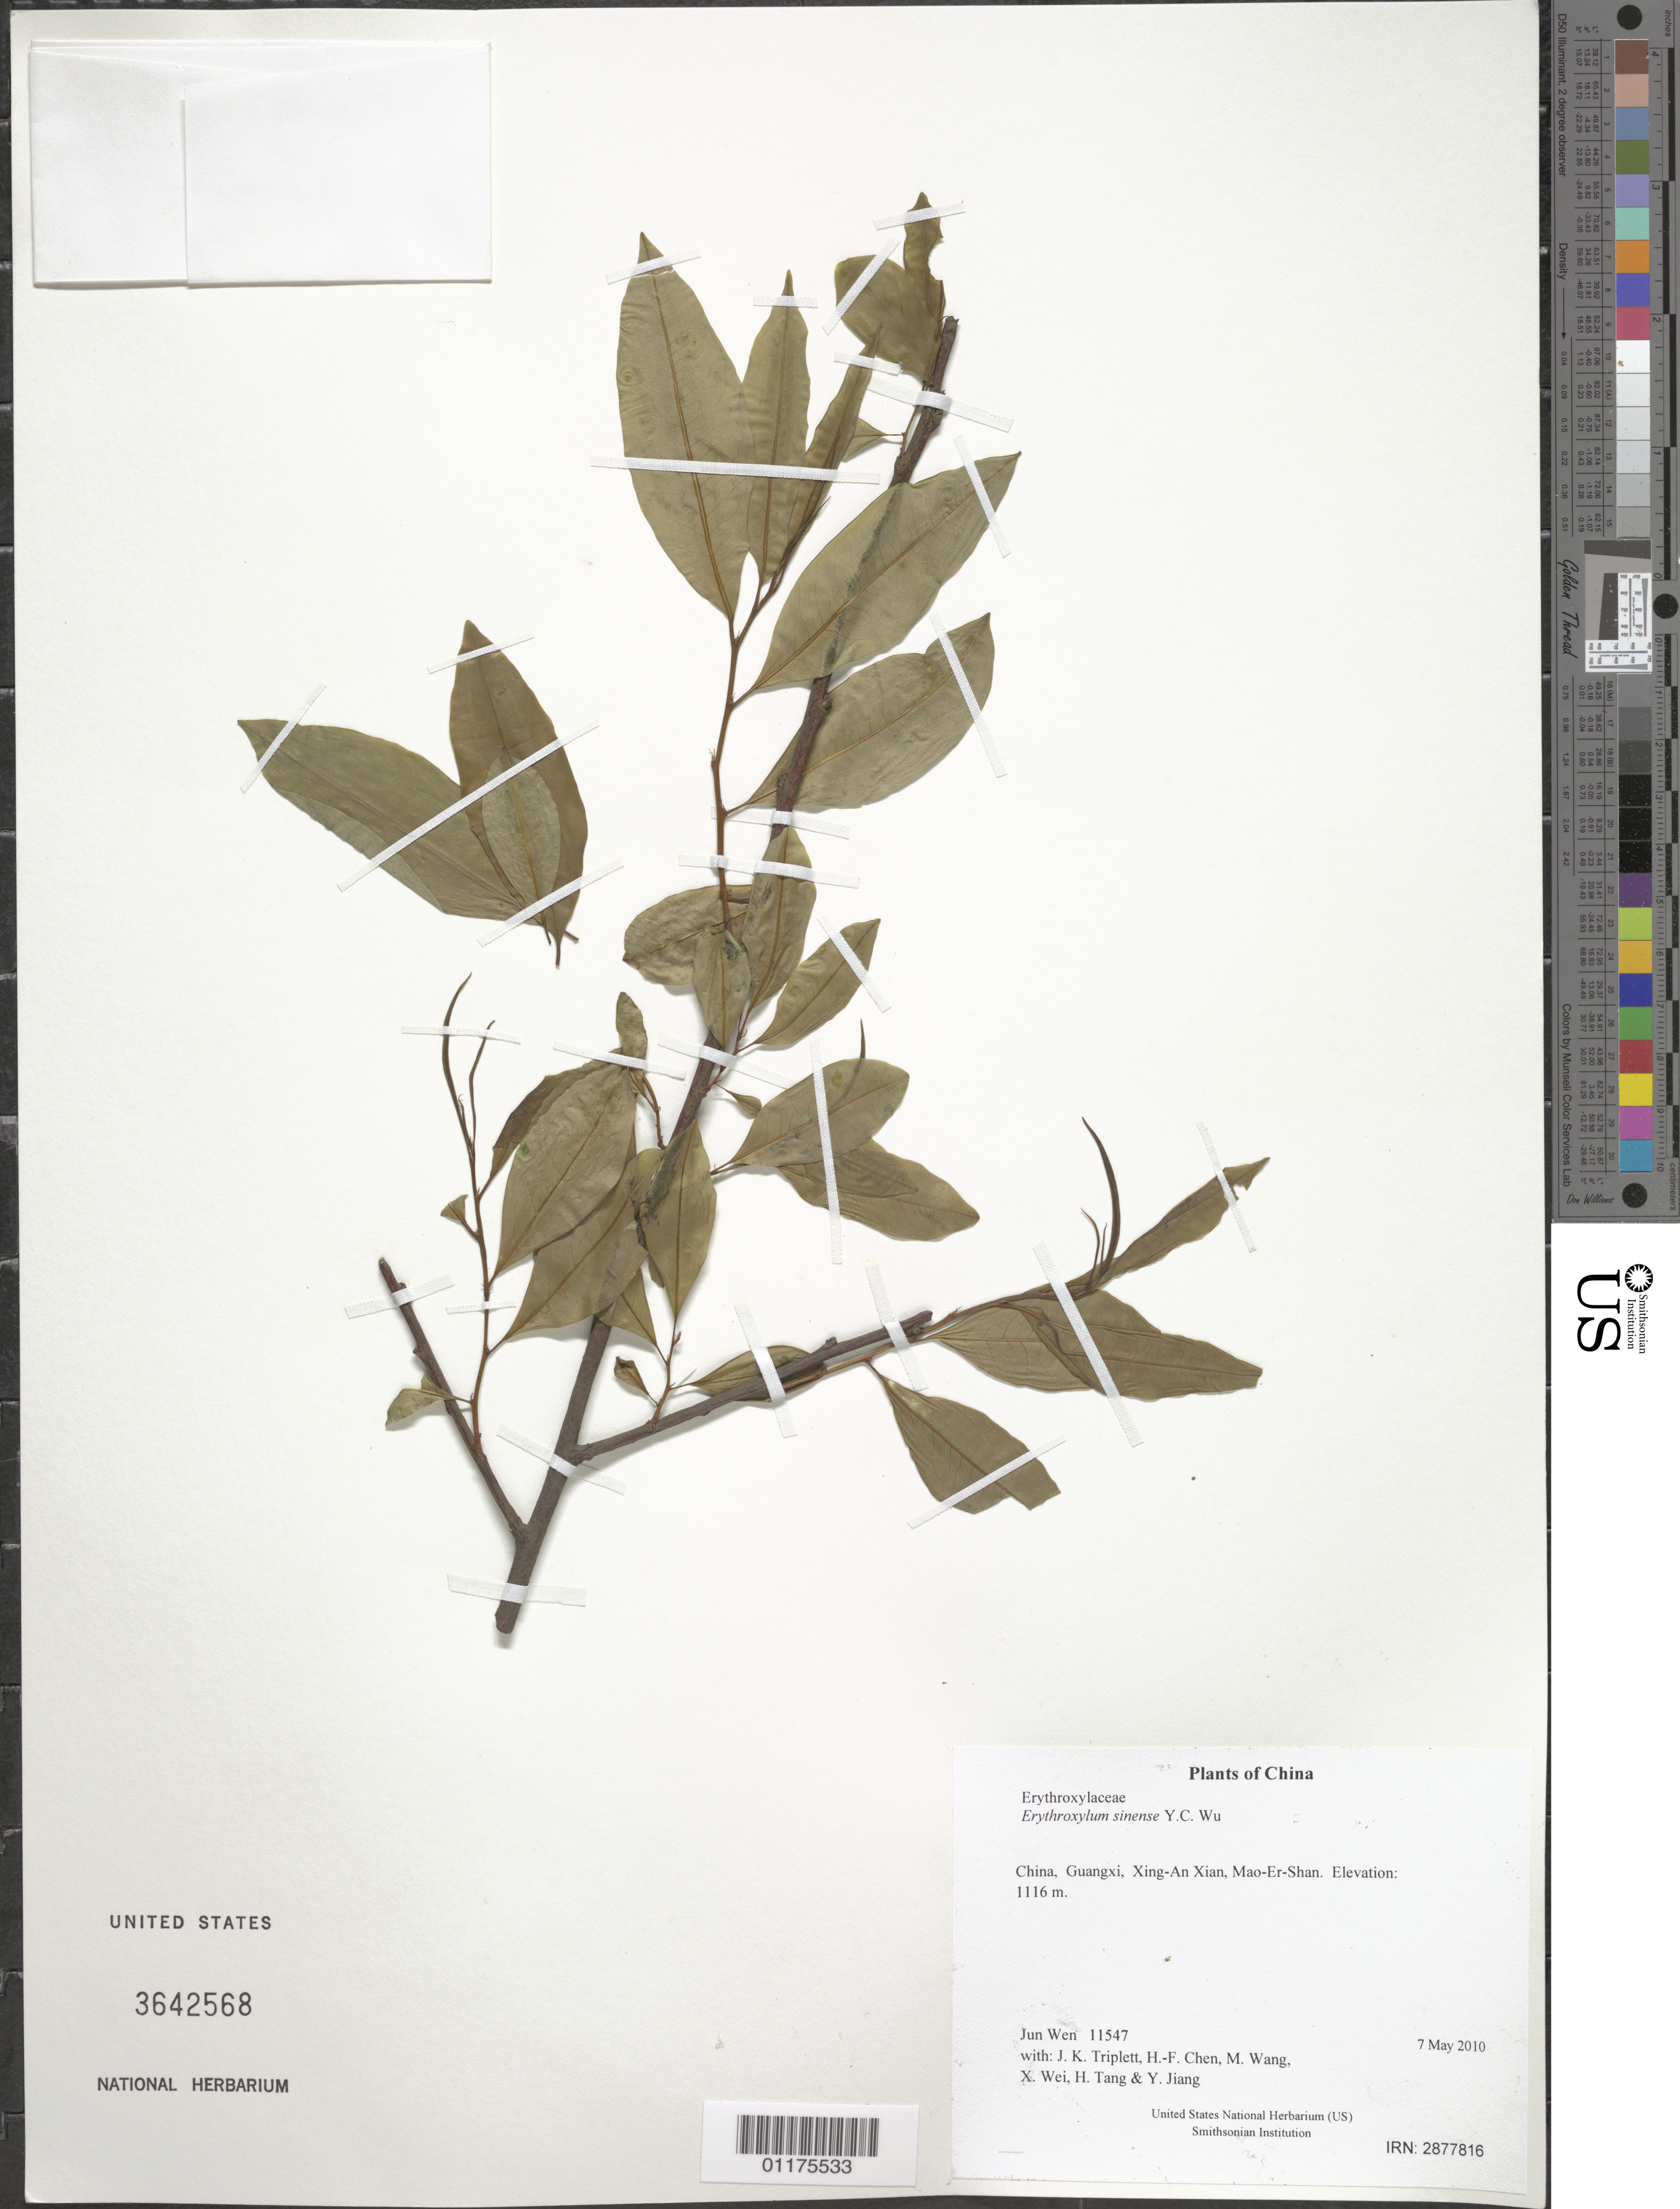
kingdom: Plantae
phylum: Tracheophyta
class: Magnoliopsida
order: Malpighiales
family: Erythroxylaceae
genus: Erythroxylum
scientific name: Erythroxylum sinense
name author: Y.C. Wu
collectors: J. Wen, J. K. Triplett, H.-F. Chen, M. Wang, X. Wei, H. Tang & Y. Jiang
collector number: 11547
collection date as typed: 7 May 2010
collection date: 2010-05-07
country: China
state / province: Guangxi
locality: Xing-An Xian, Mao-Er-Shan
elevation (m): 1116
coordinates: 25 52.881 N, 110 29.429 E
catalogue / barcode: US 3642568